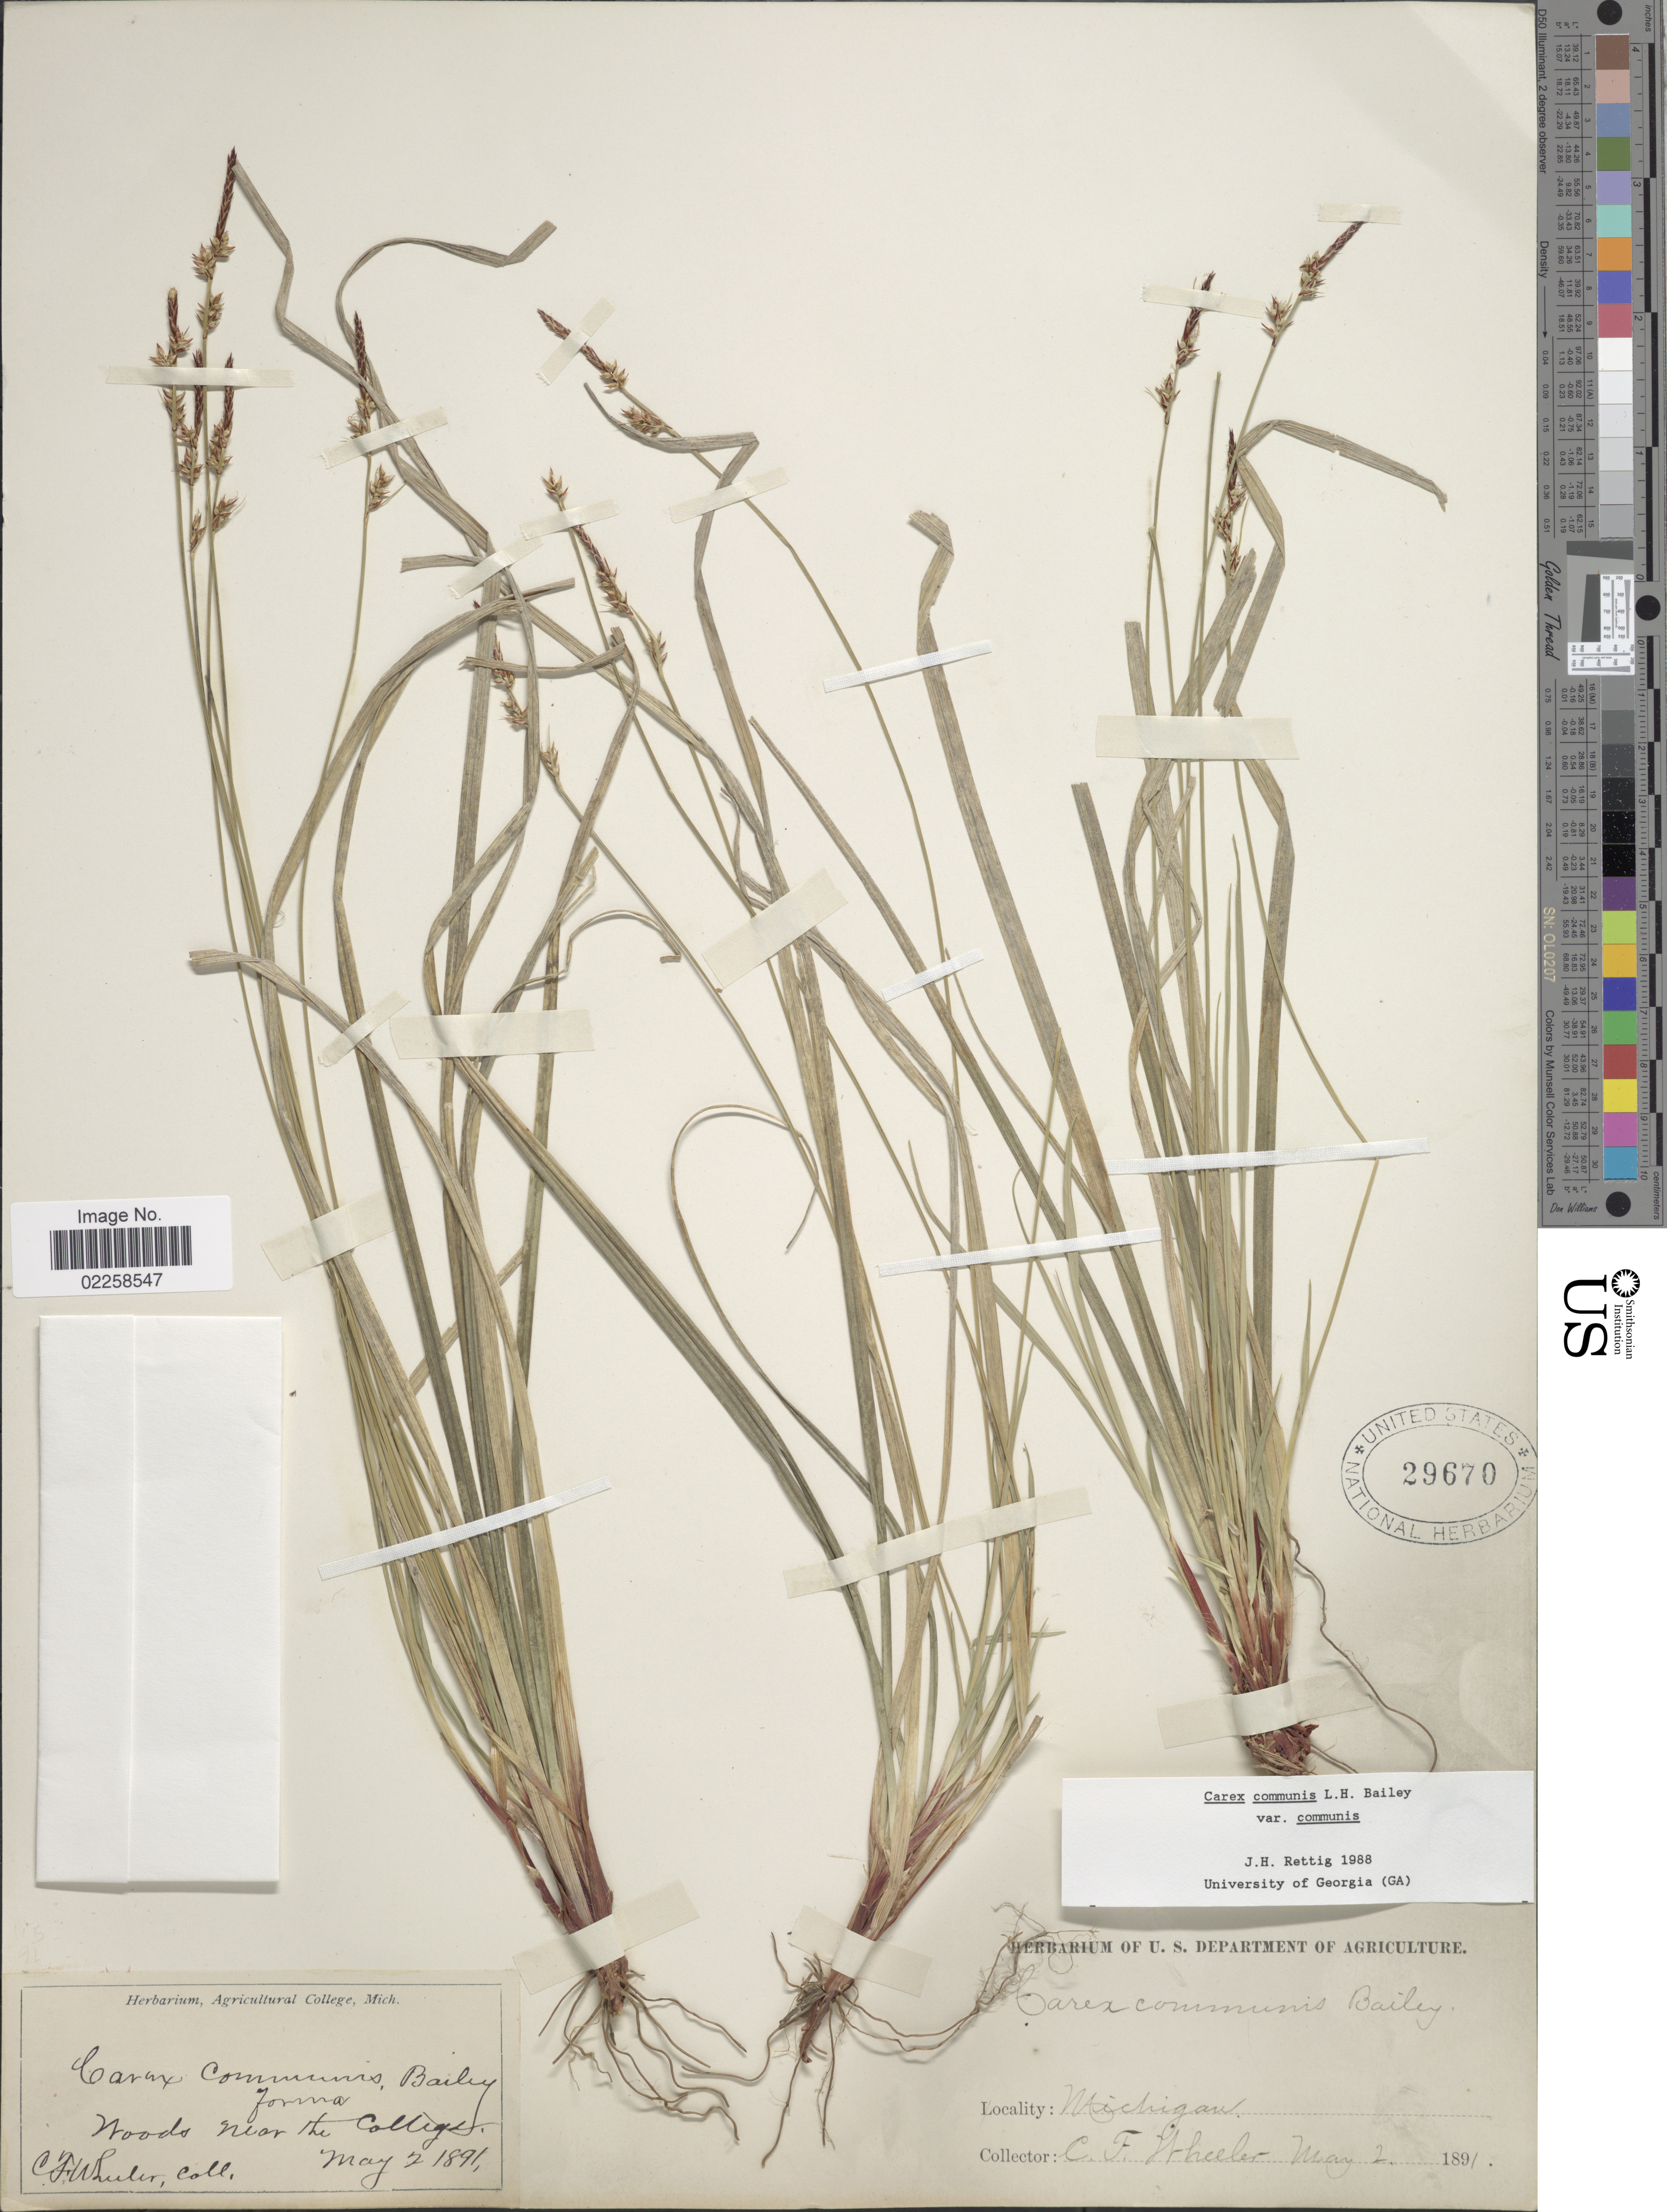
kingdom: Plantae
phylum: Tracheophyta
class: Liliopsida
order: Poales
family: Cyperaceae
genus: Carex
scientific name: Carex communis var. communis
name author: L.H. Bailey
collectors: C. Wheeler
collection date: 1891-05-02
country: United States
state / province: Michigan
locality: Woods near the College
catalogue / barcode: US 29670